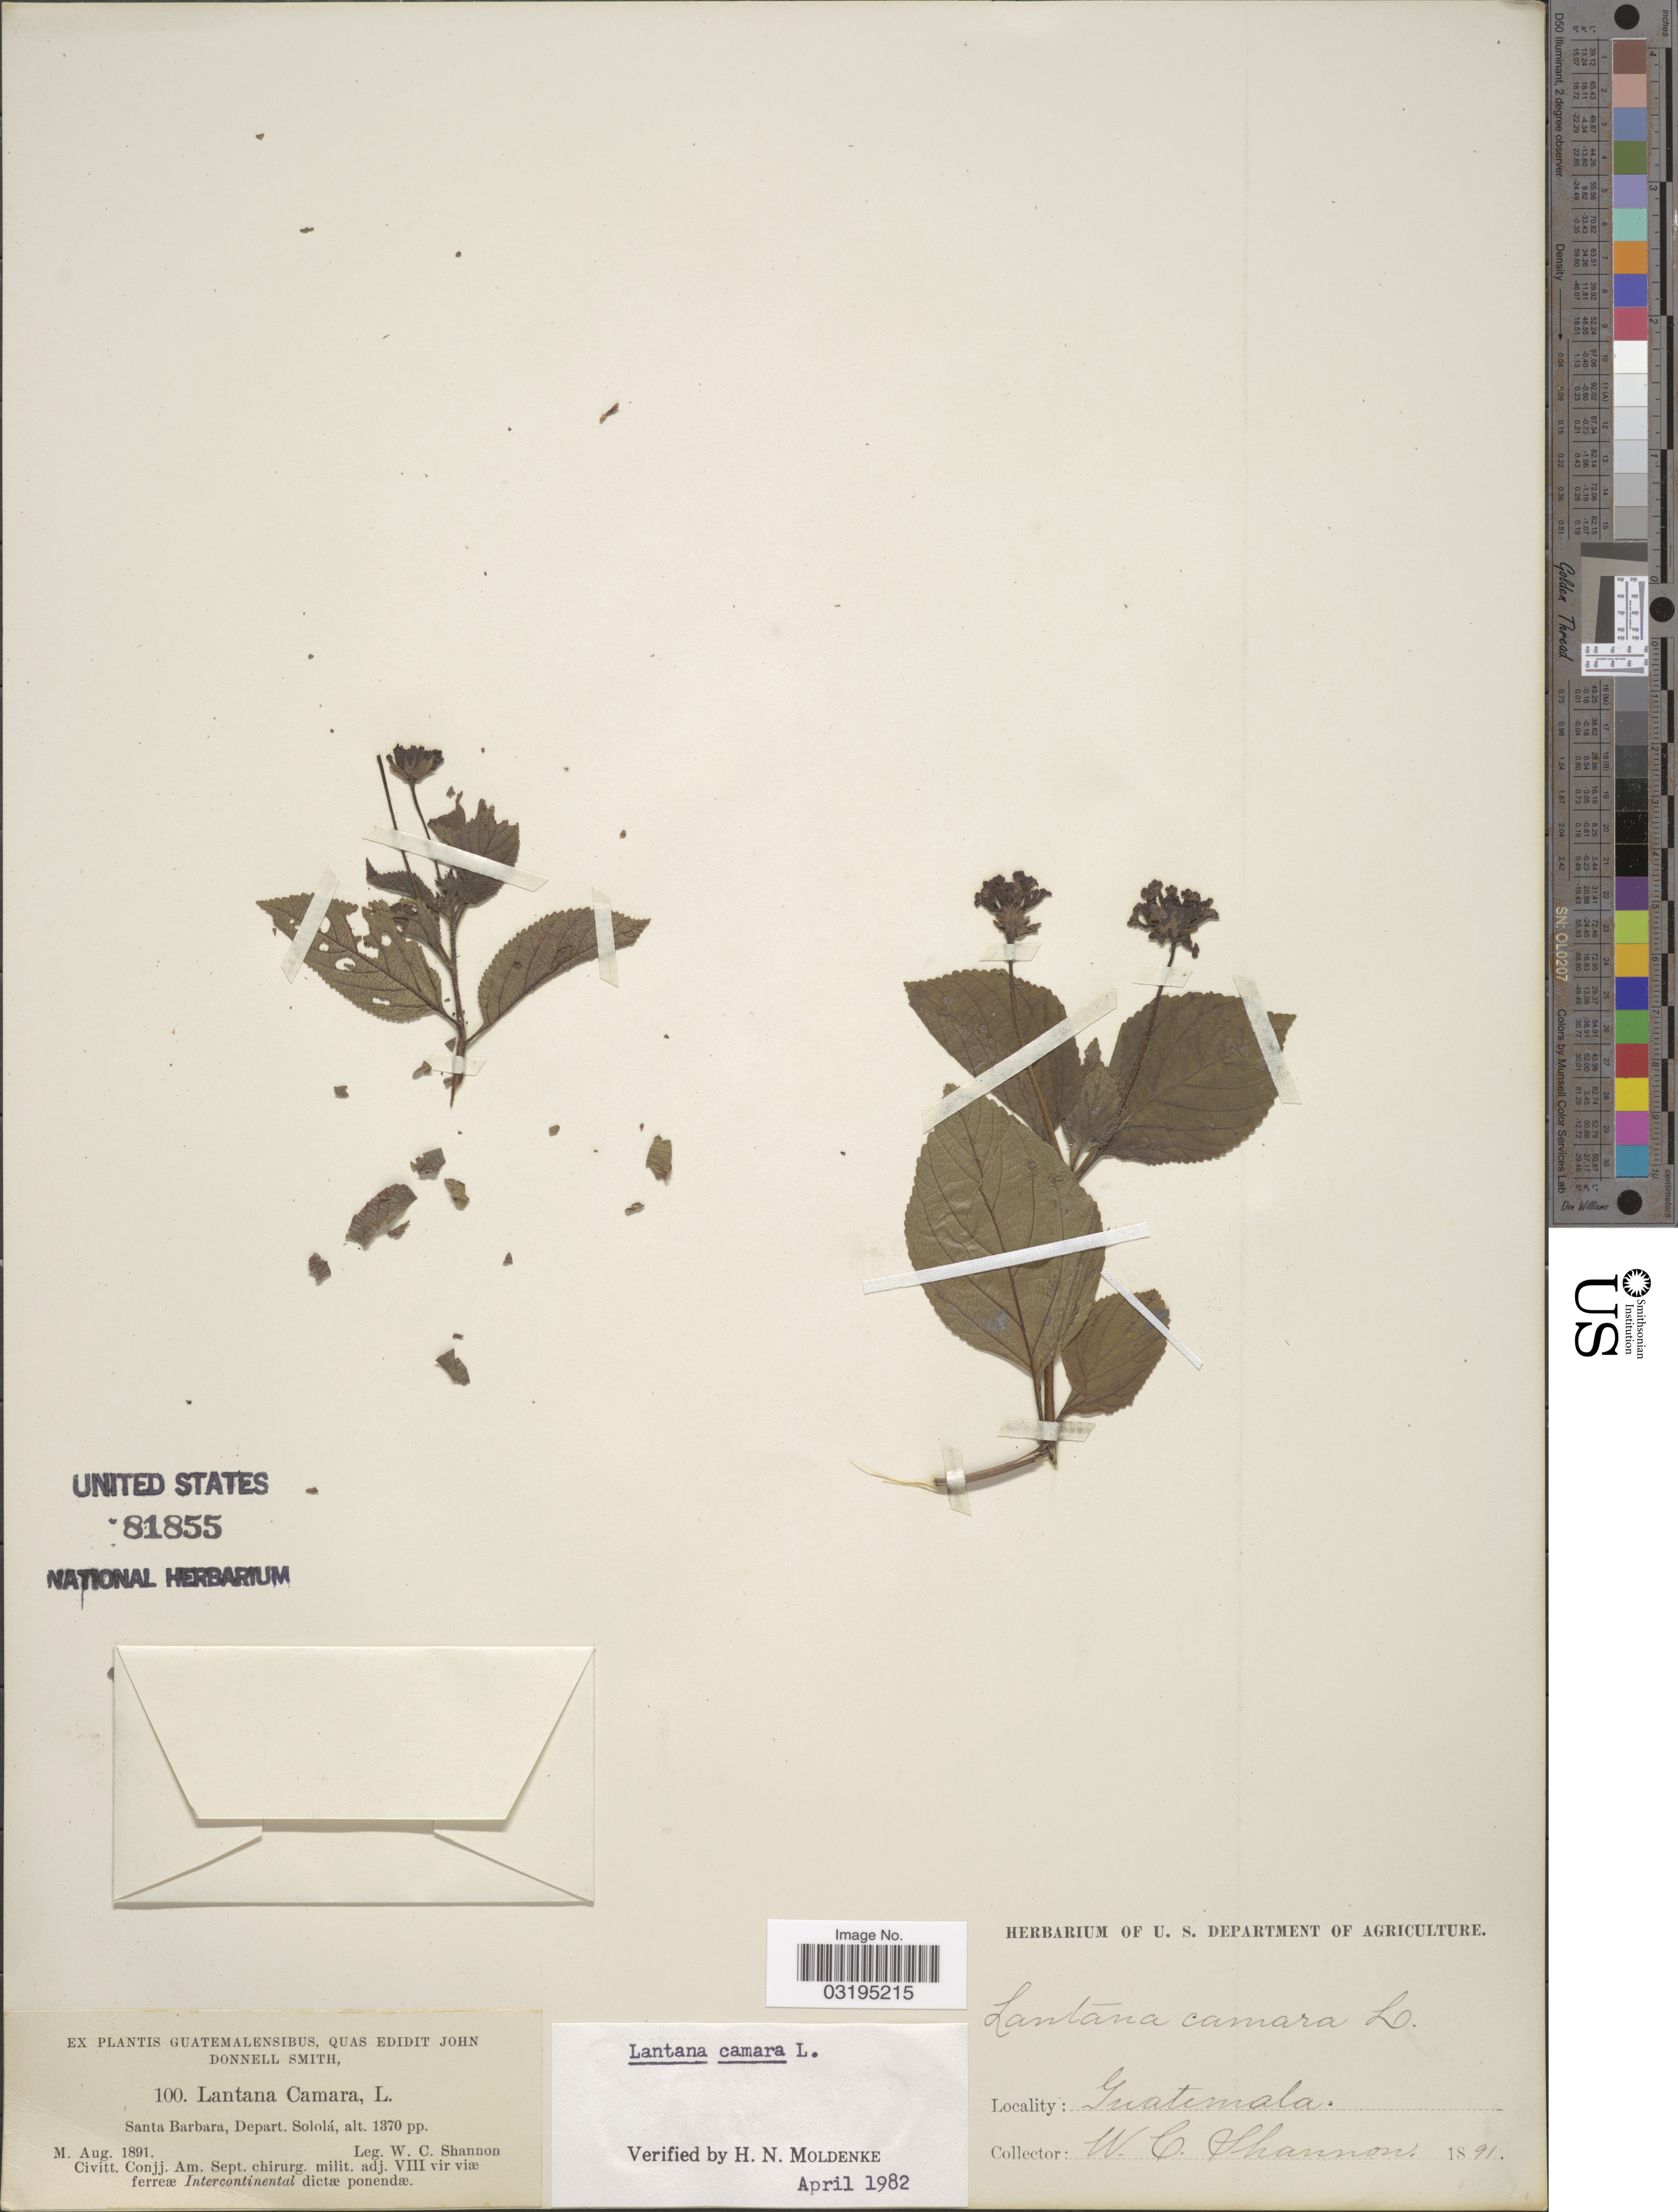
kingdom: Plantae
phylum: Tracheophyta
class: Magnoliopsida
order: Lamiales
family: Verbenaceae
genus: Lantana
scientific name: Lantana camara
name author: L.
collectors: W. C. Shannon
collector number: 100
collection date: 1891-08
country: Guatemala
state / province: Sololá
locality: Santa Barbara. Depart. Sololá.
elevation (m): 418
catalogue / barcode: US 81855